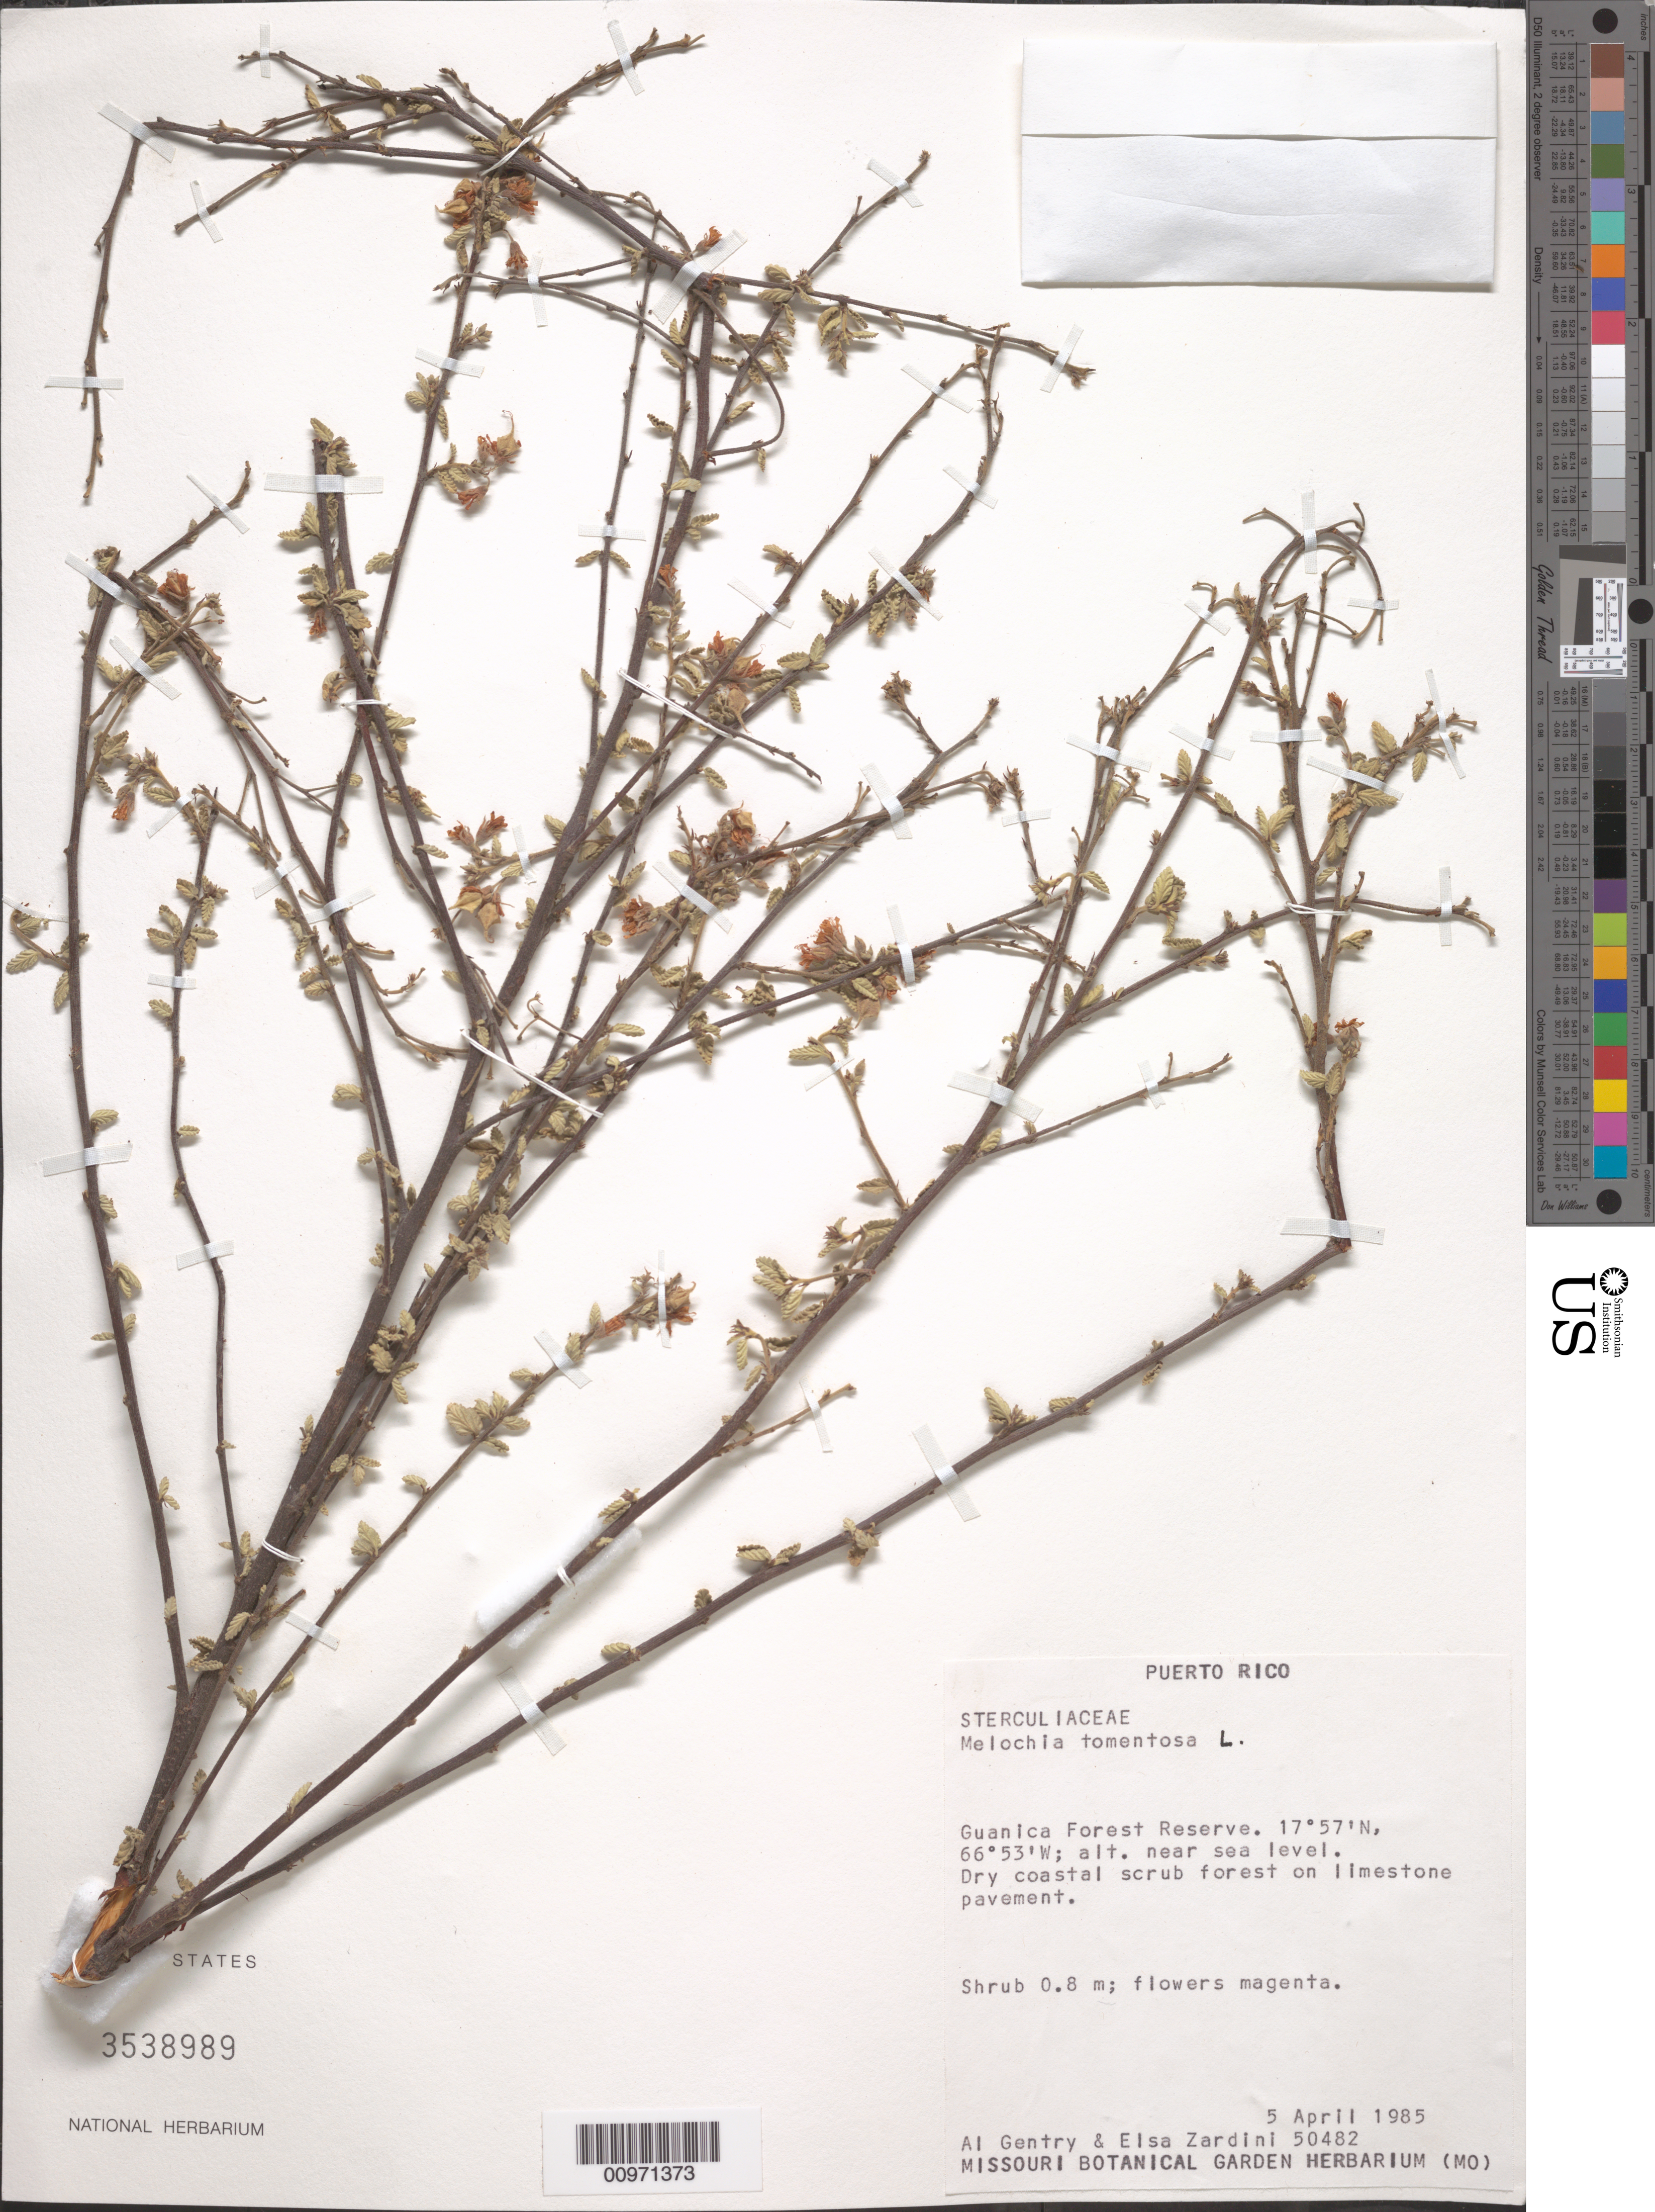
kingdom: Plantae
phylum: Tracheophyta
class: Magnoliopsida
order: Malvales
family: Malvaceae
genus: Melochia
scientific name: Melochia tomentosa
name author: L.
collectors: A. H. Gentry & E. M. Zardini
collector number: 50482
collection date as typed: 05 Apr 1985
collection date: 1985-04-05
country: Puerto Rico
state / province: Guánica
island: Puerto Rico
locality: Guanica Forest Reserve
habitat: Dry coastal scrub forest on limestone pavement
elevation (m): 0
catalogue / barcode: US 3538989